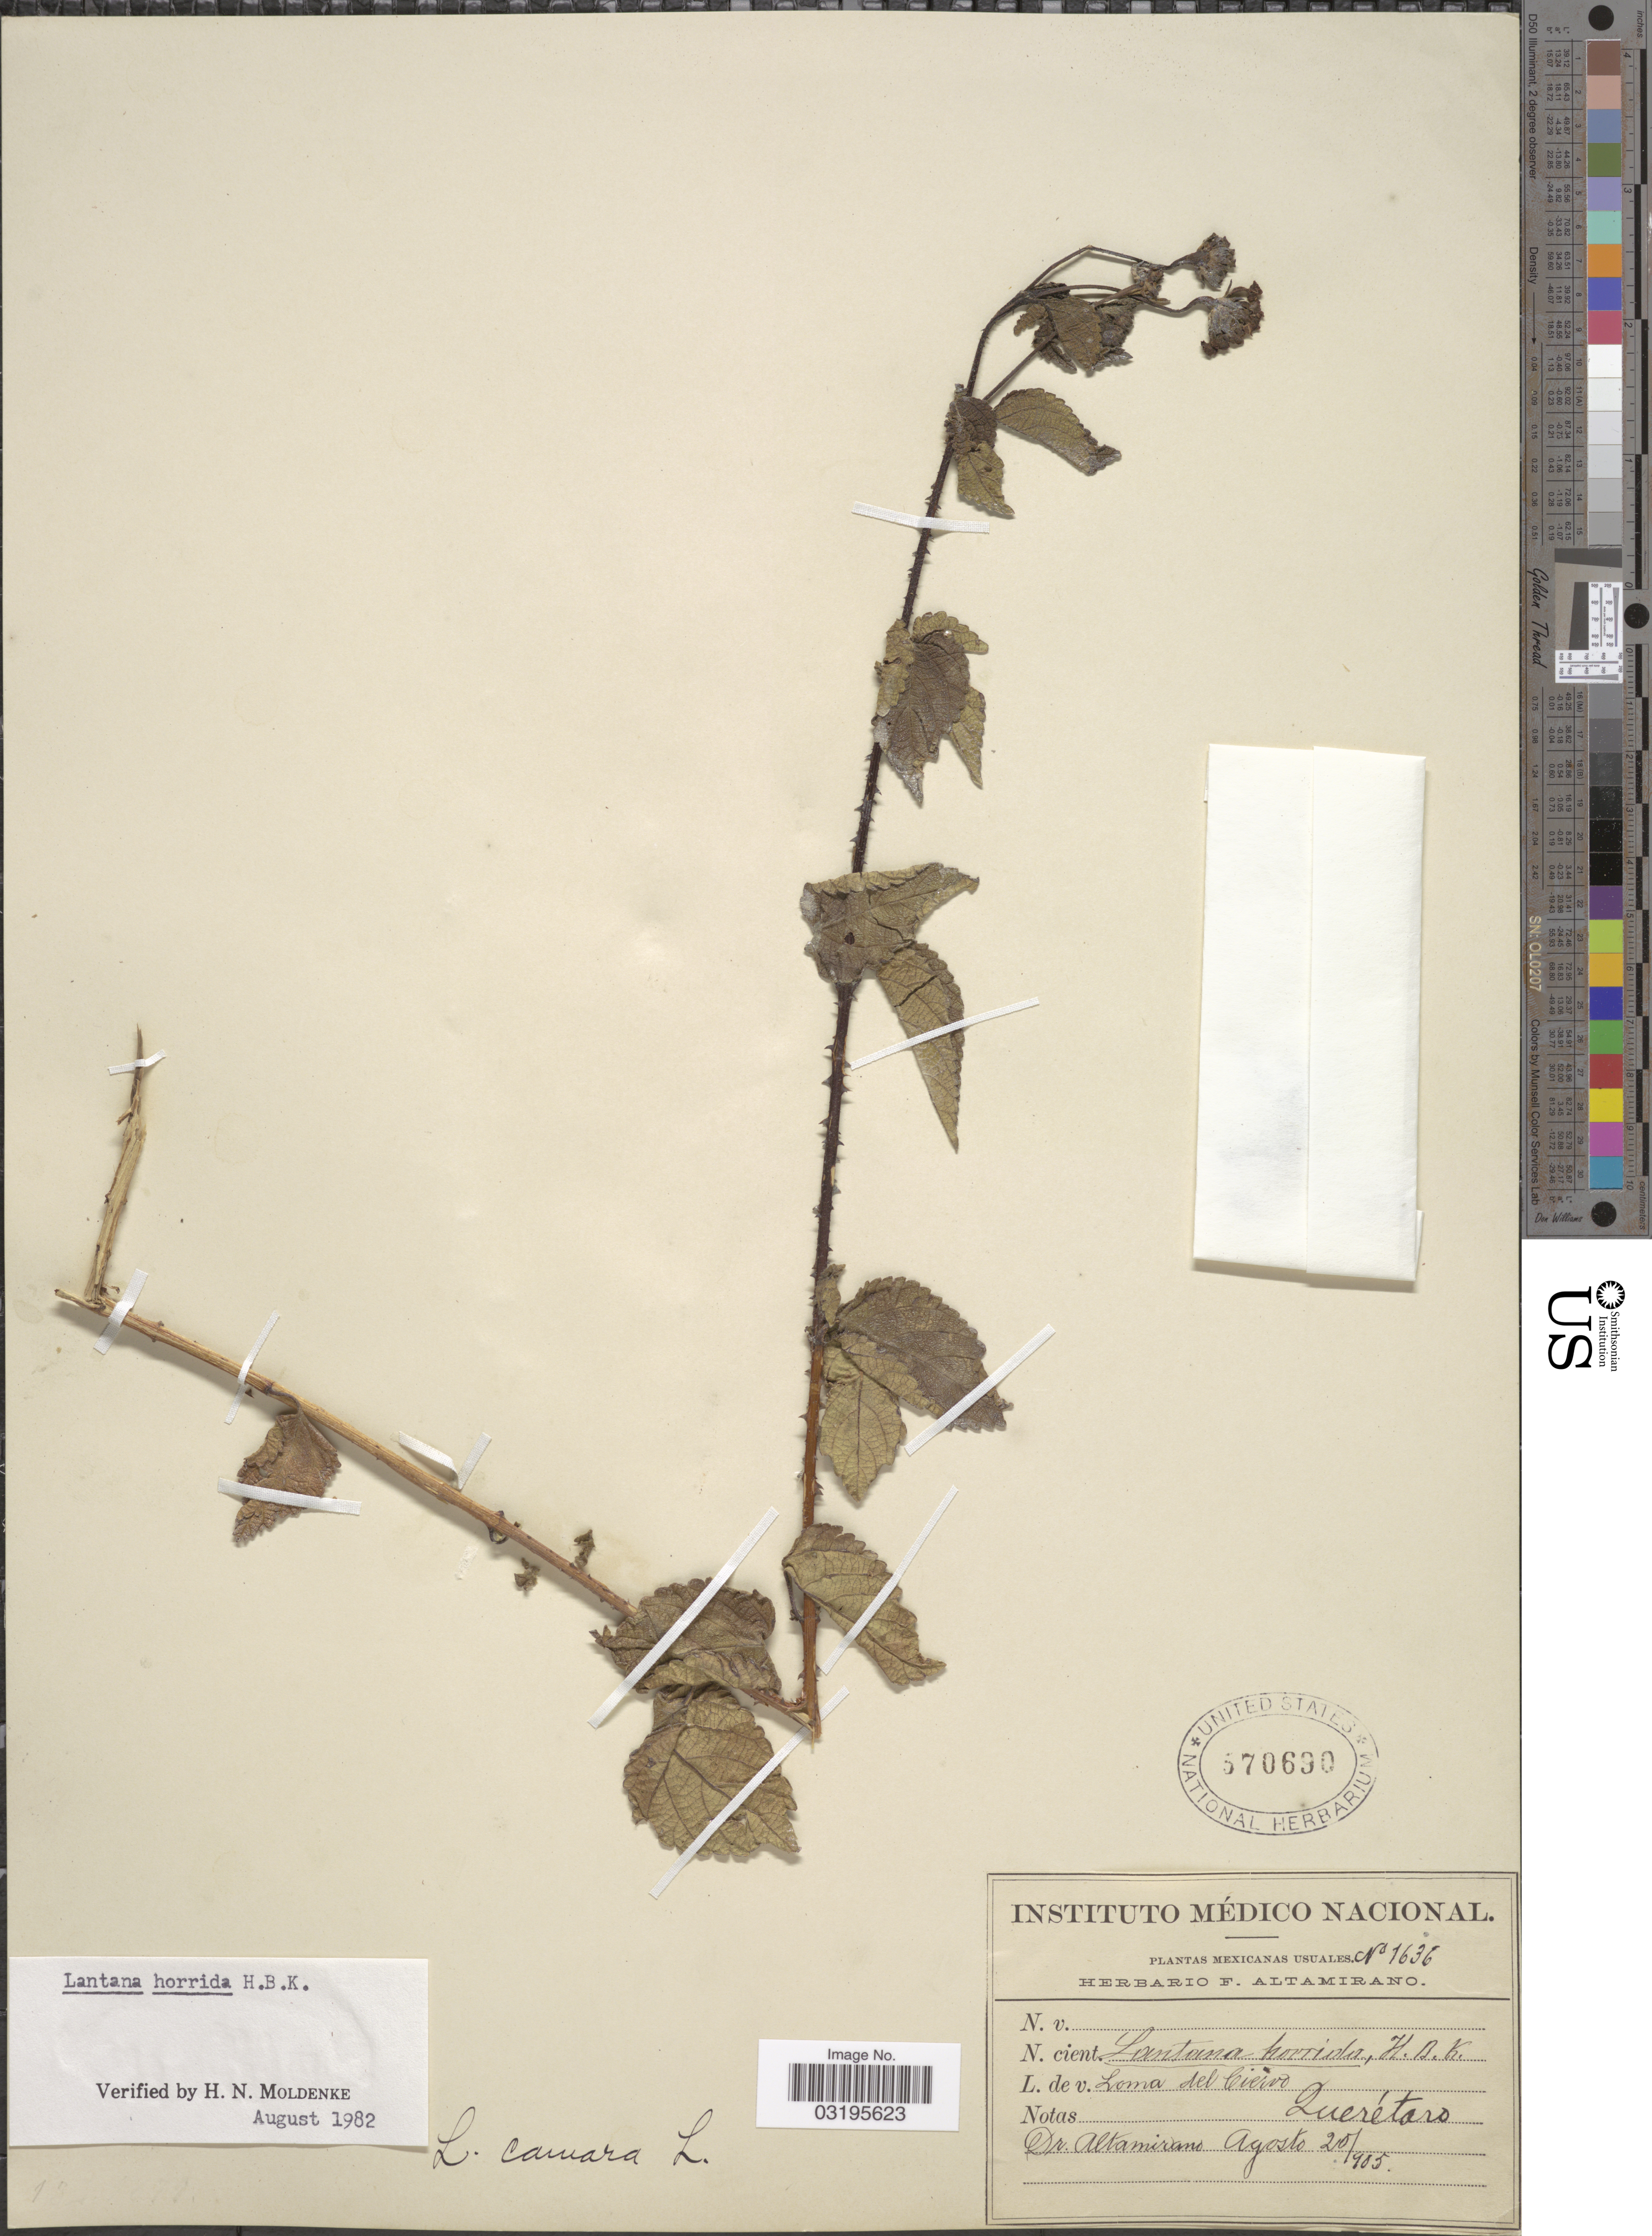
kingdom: Plantae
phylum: Tracheophyta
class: Magnoliopsida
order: Lamiales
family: Verbenaceae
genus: Lantana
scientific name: Lantana horrida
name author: Kunth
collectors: F. Altamirano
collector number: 1636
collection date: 1905-08-20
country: Mexico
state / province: Querétaro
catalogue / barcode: US 570690